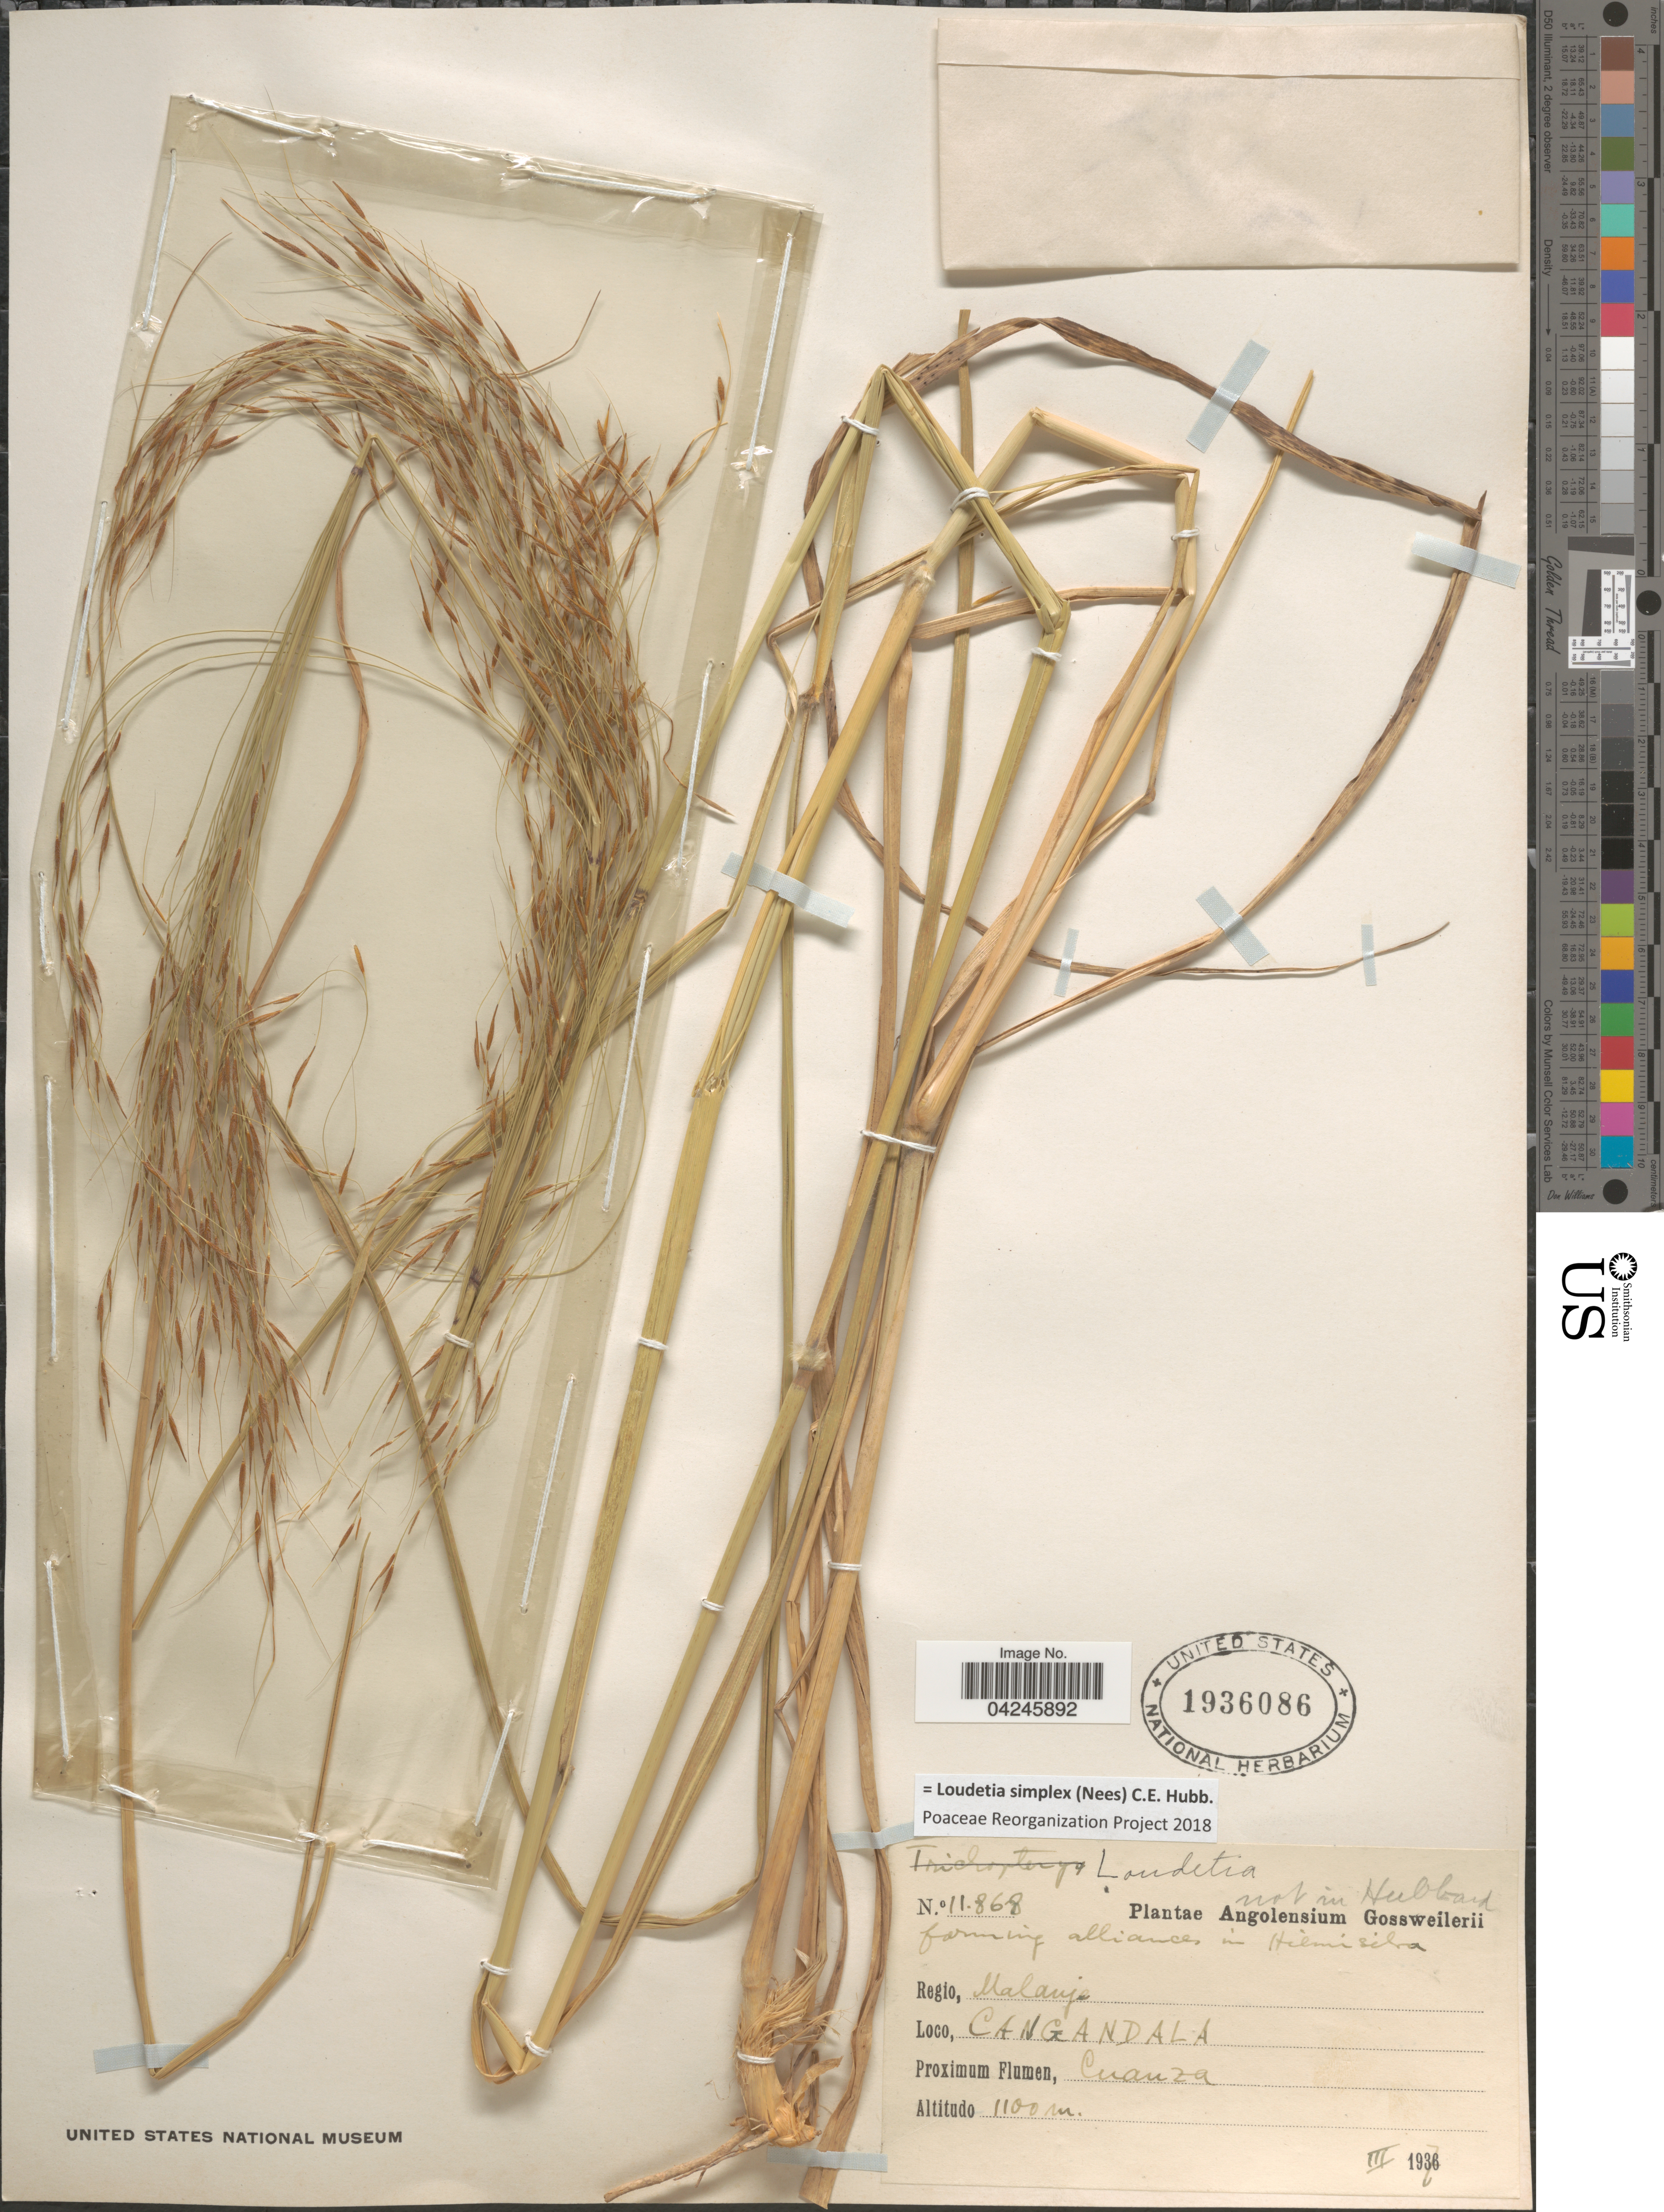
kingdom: Plantae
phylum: Tracheophyta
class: Liliopsida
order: Poales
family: Poaceae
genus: Loudetia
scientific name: Loudetia simplex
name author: (Nees) C.E. Hubb.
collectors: -. Gossweiler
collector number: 11868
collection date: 1937-03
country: Angola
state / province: Malange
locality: Regio, Malange. Cangandala. Proximum Flumem, Cuanza.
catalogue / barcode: US 1936086